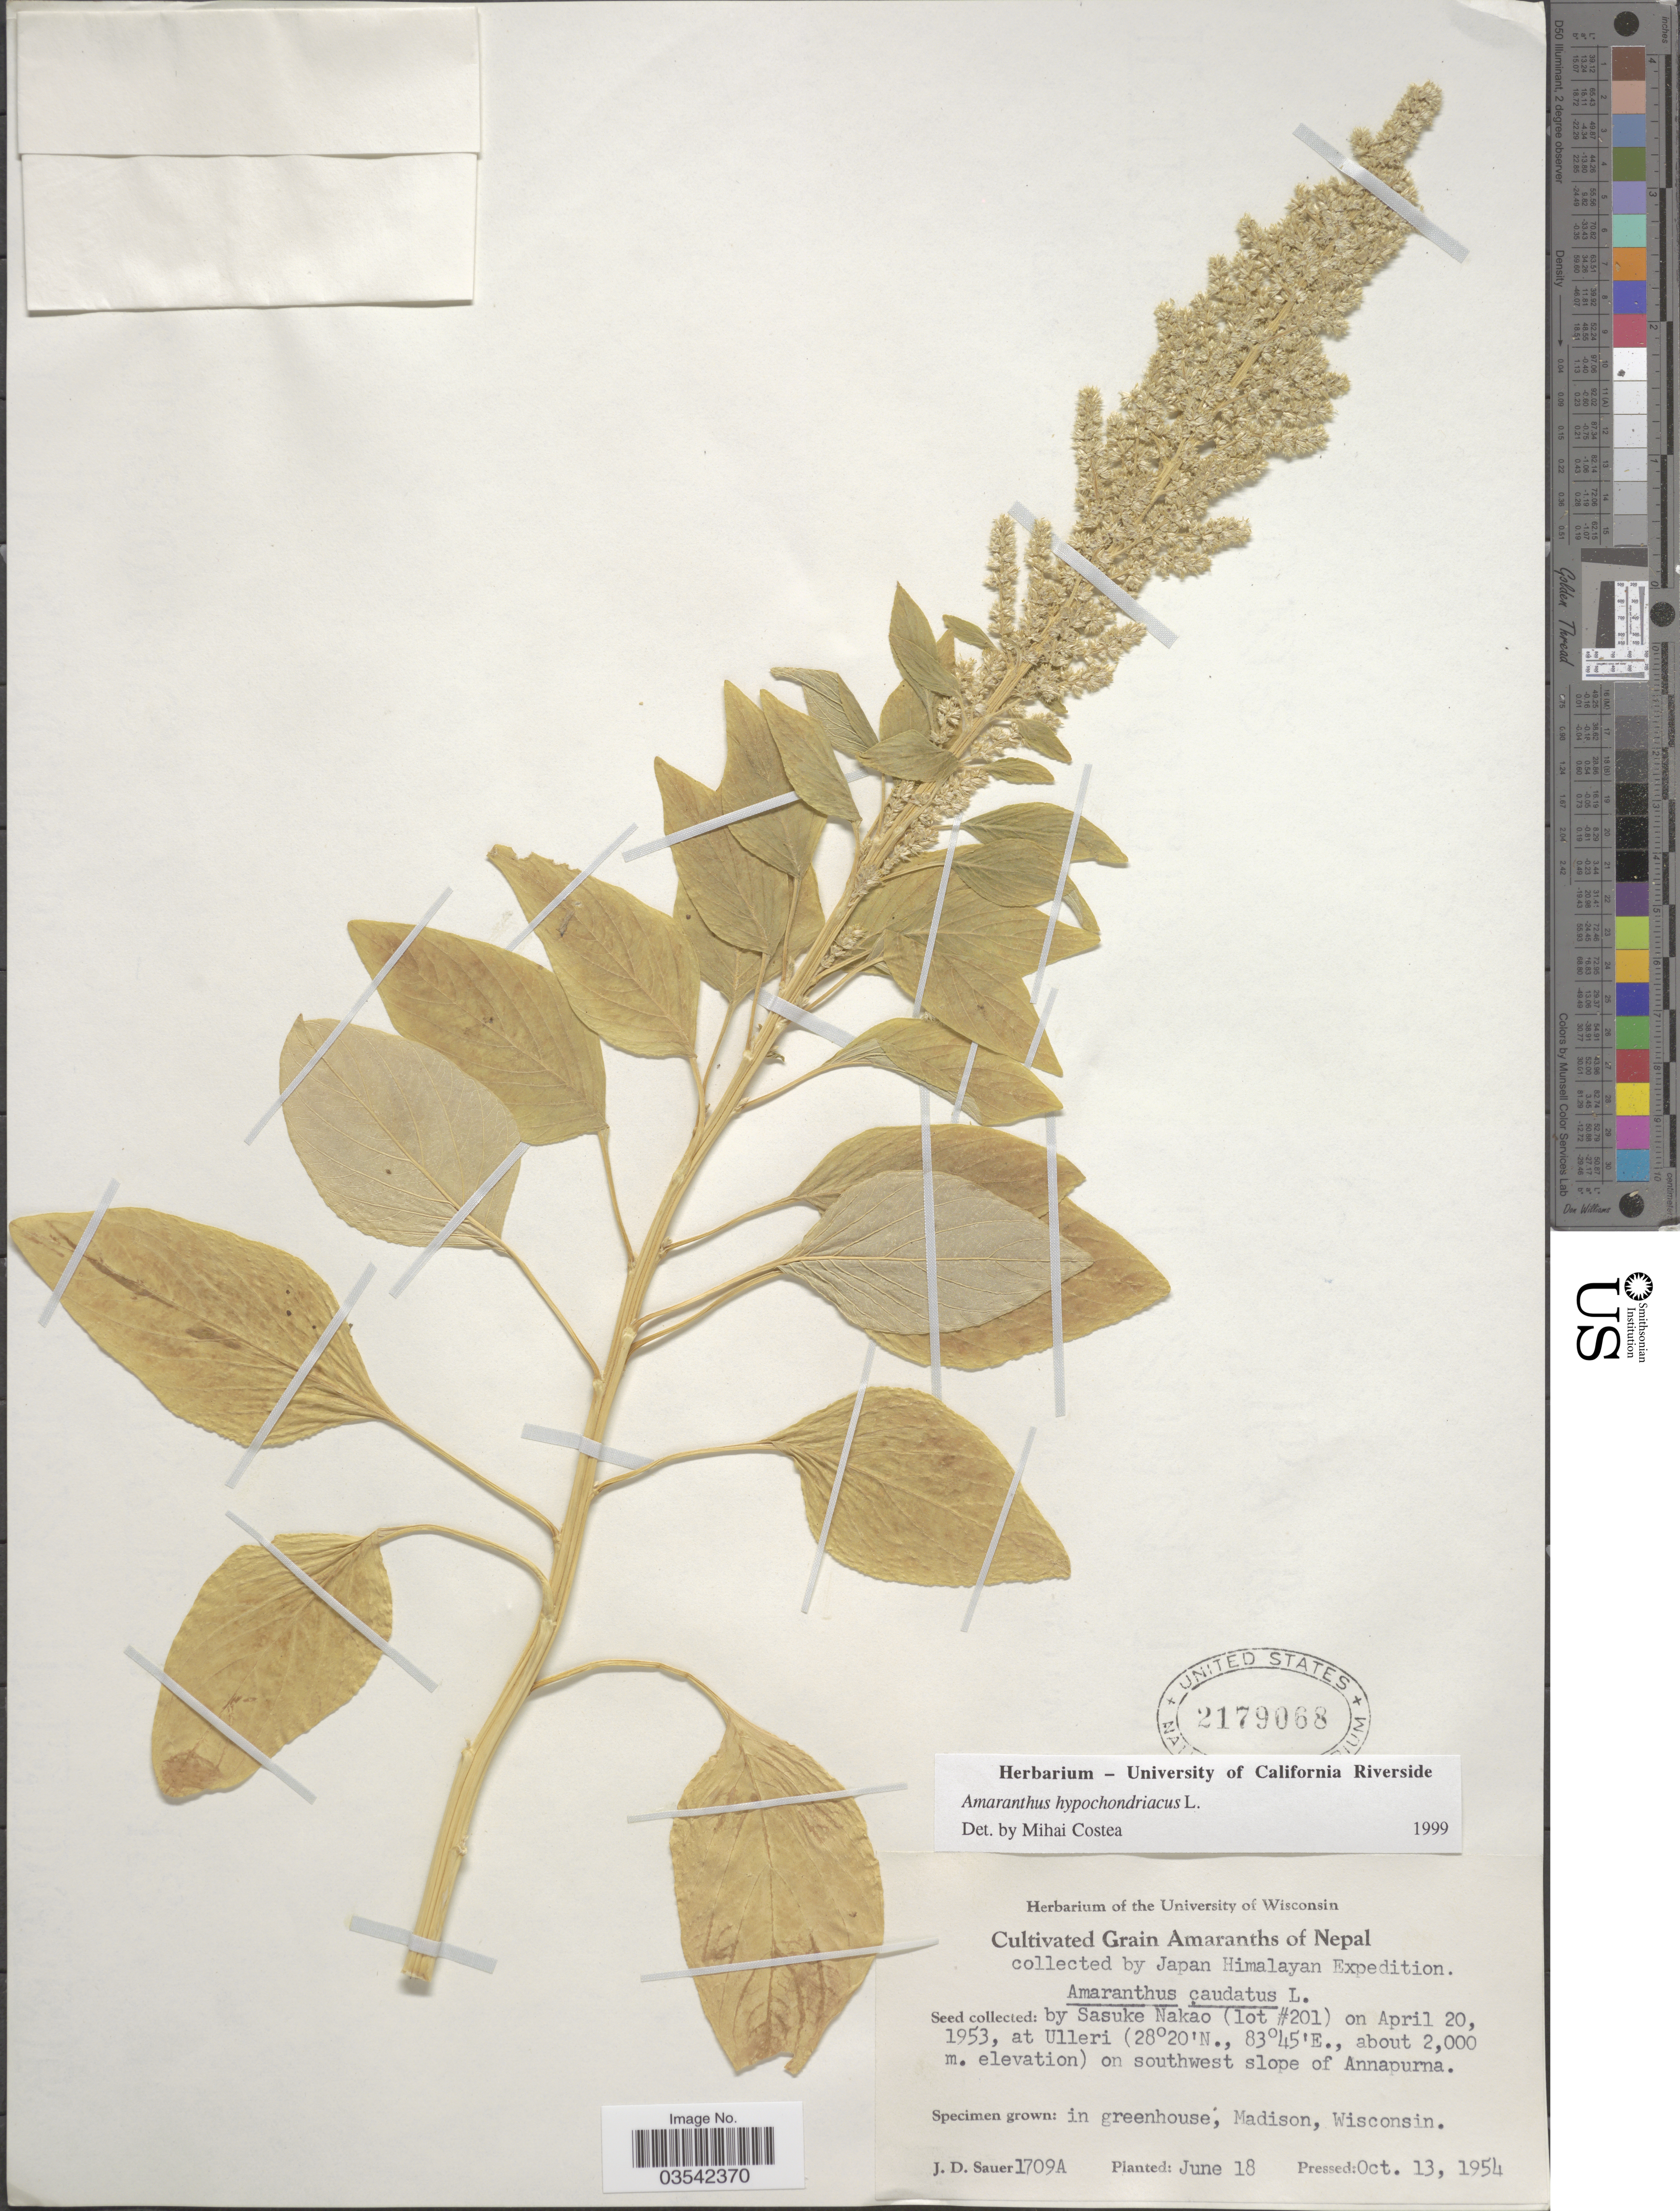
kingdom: Plantae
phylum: Tracheophyta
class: Magnoliopsida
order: Caryophyllales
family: Amaranthaceae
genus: Amaranthus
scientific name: Amaranthus hypochondriacus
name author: L.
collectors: J. D. Sauer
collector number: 1709A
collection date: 1954-06-18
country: United States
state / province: Wisconsin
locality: In greenhouse, Madison.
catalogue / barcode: US 2179068